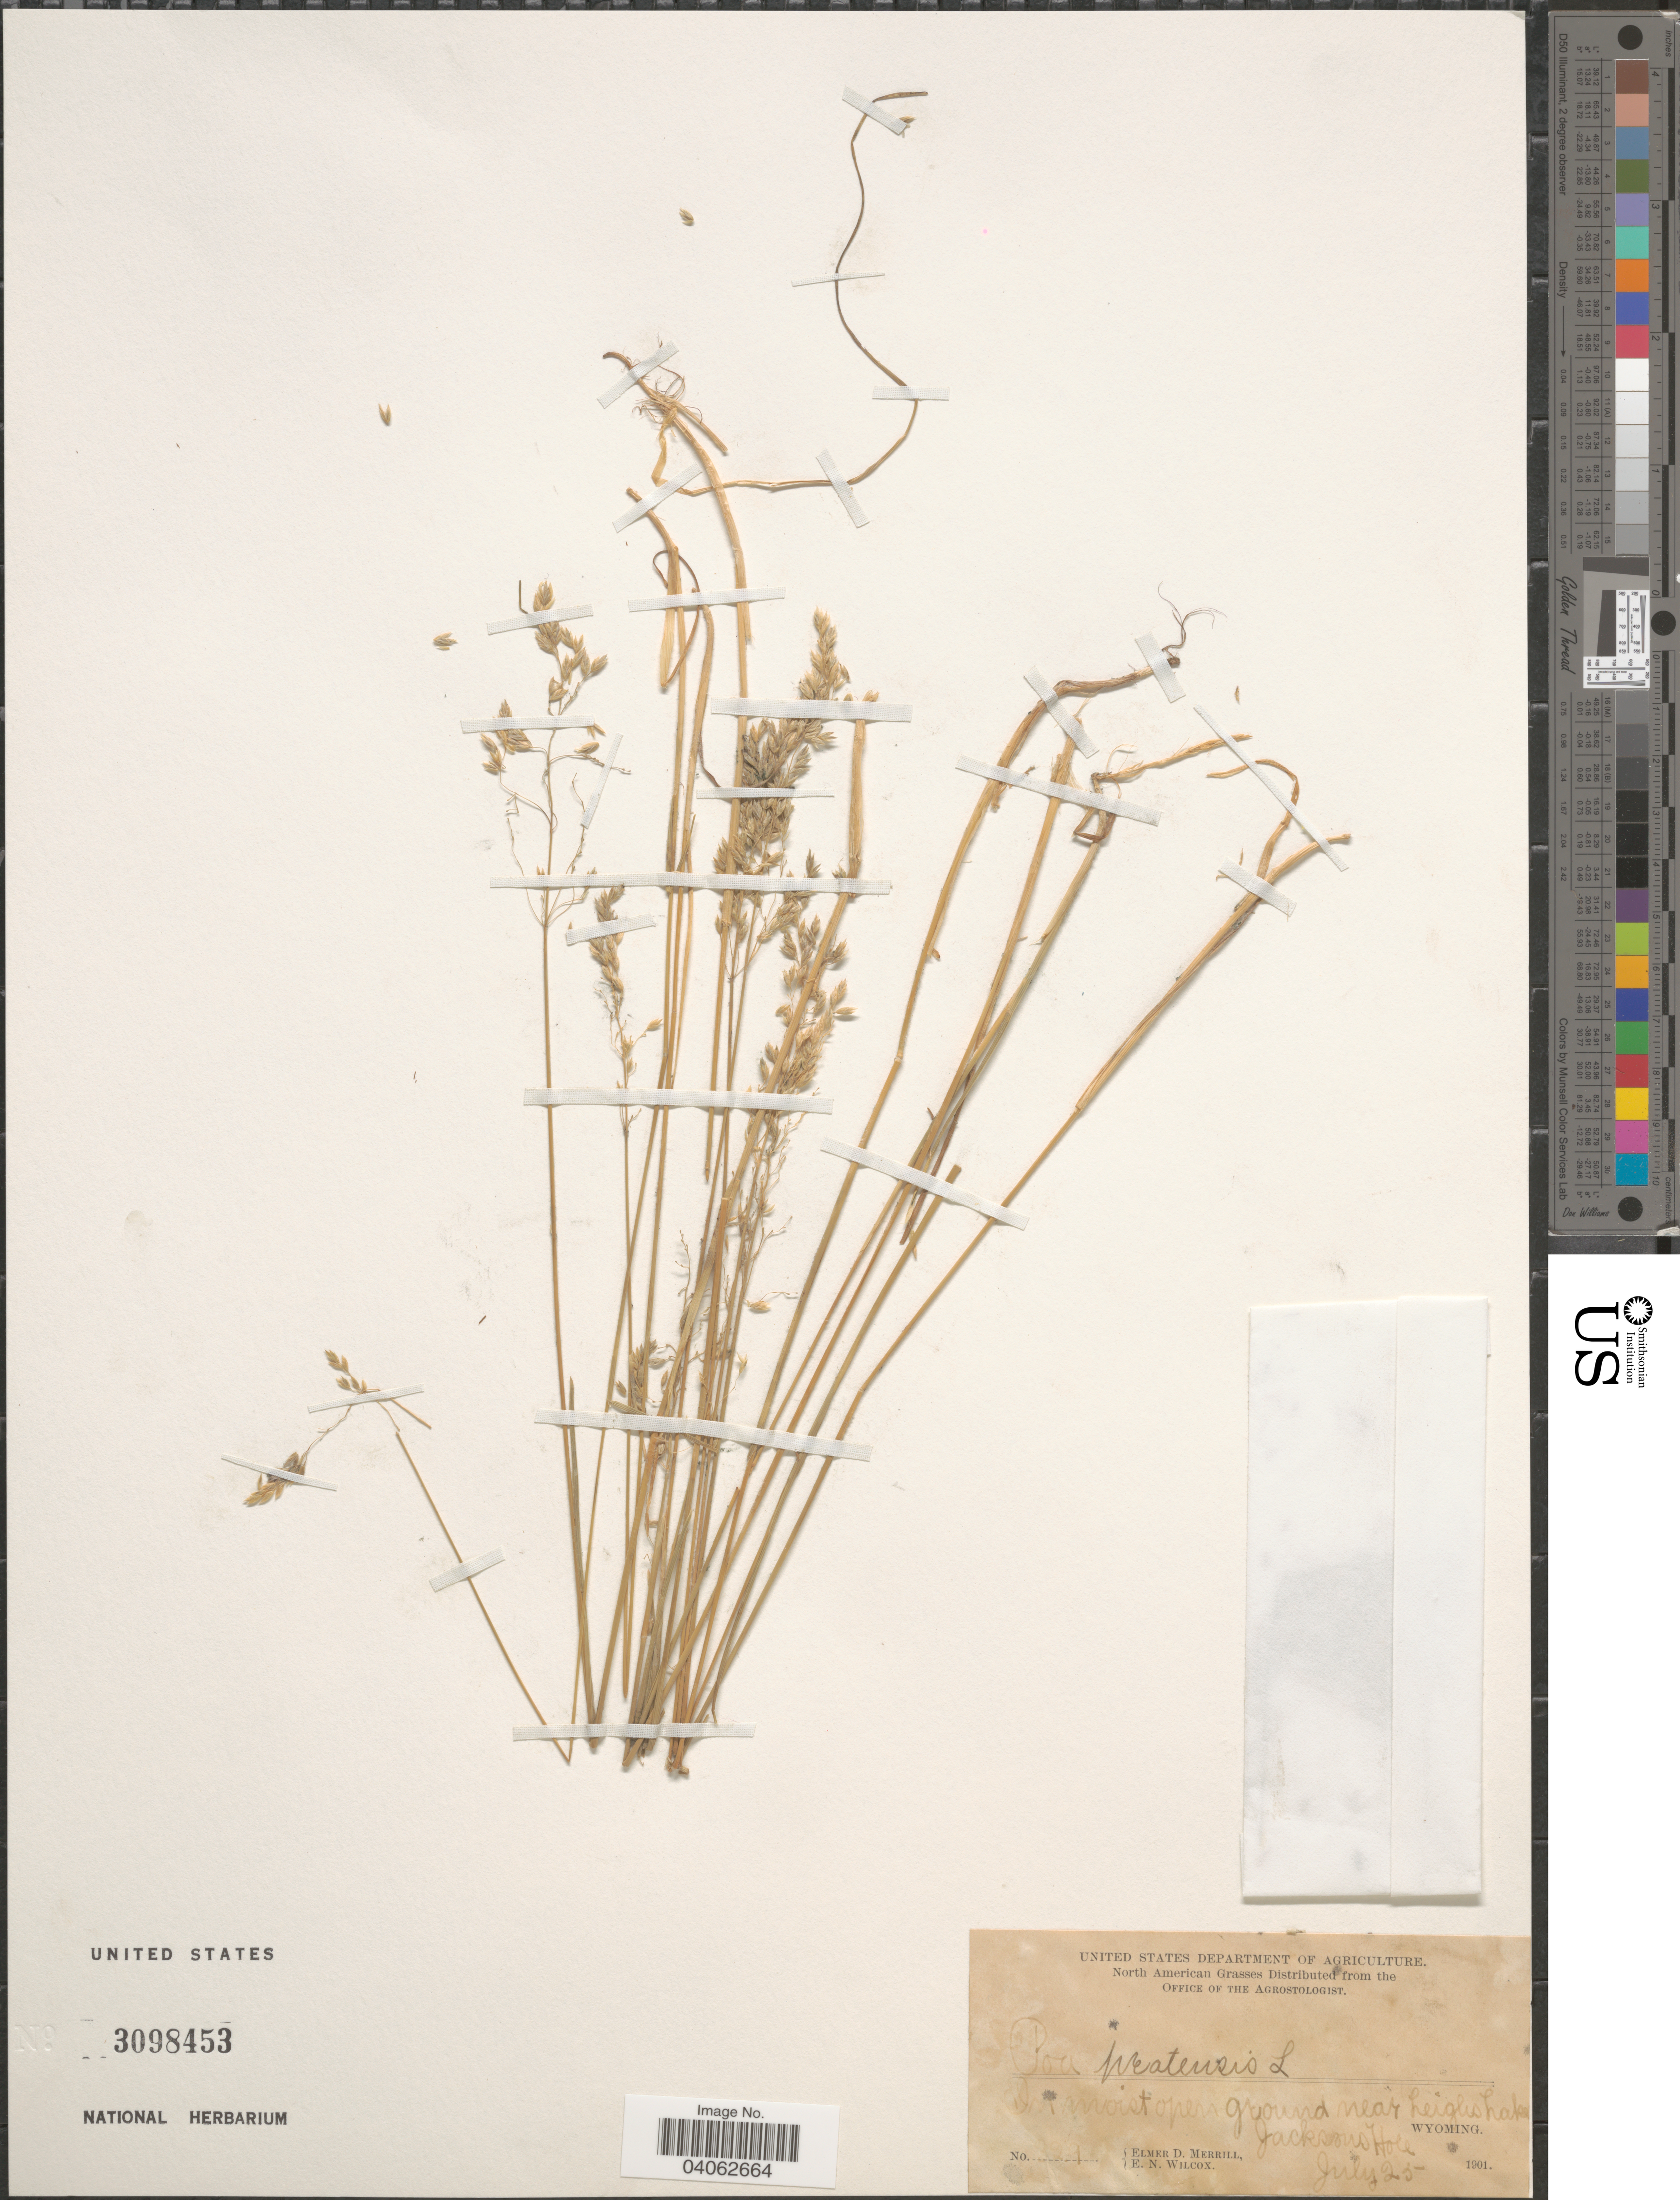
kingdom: Plantae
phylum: Tracheophyta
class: Liliopsida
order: Poales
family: Poaceae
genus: Poa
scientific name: Poa pratensis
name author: L.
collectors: E. D. Merrill & E. Wilcox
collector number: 329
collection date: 1901-07-25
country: United States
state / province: Wyoming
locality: In moist open ground near Leighs Lake, Jacksons Hole.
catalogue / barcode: US 3098453